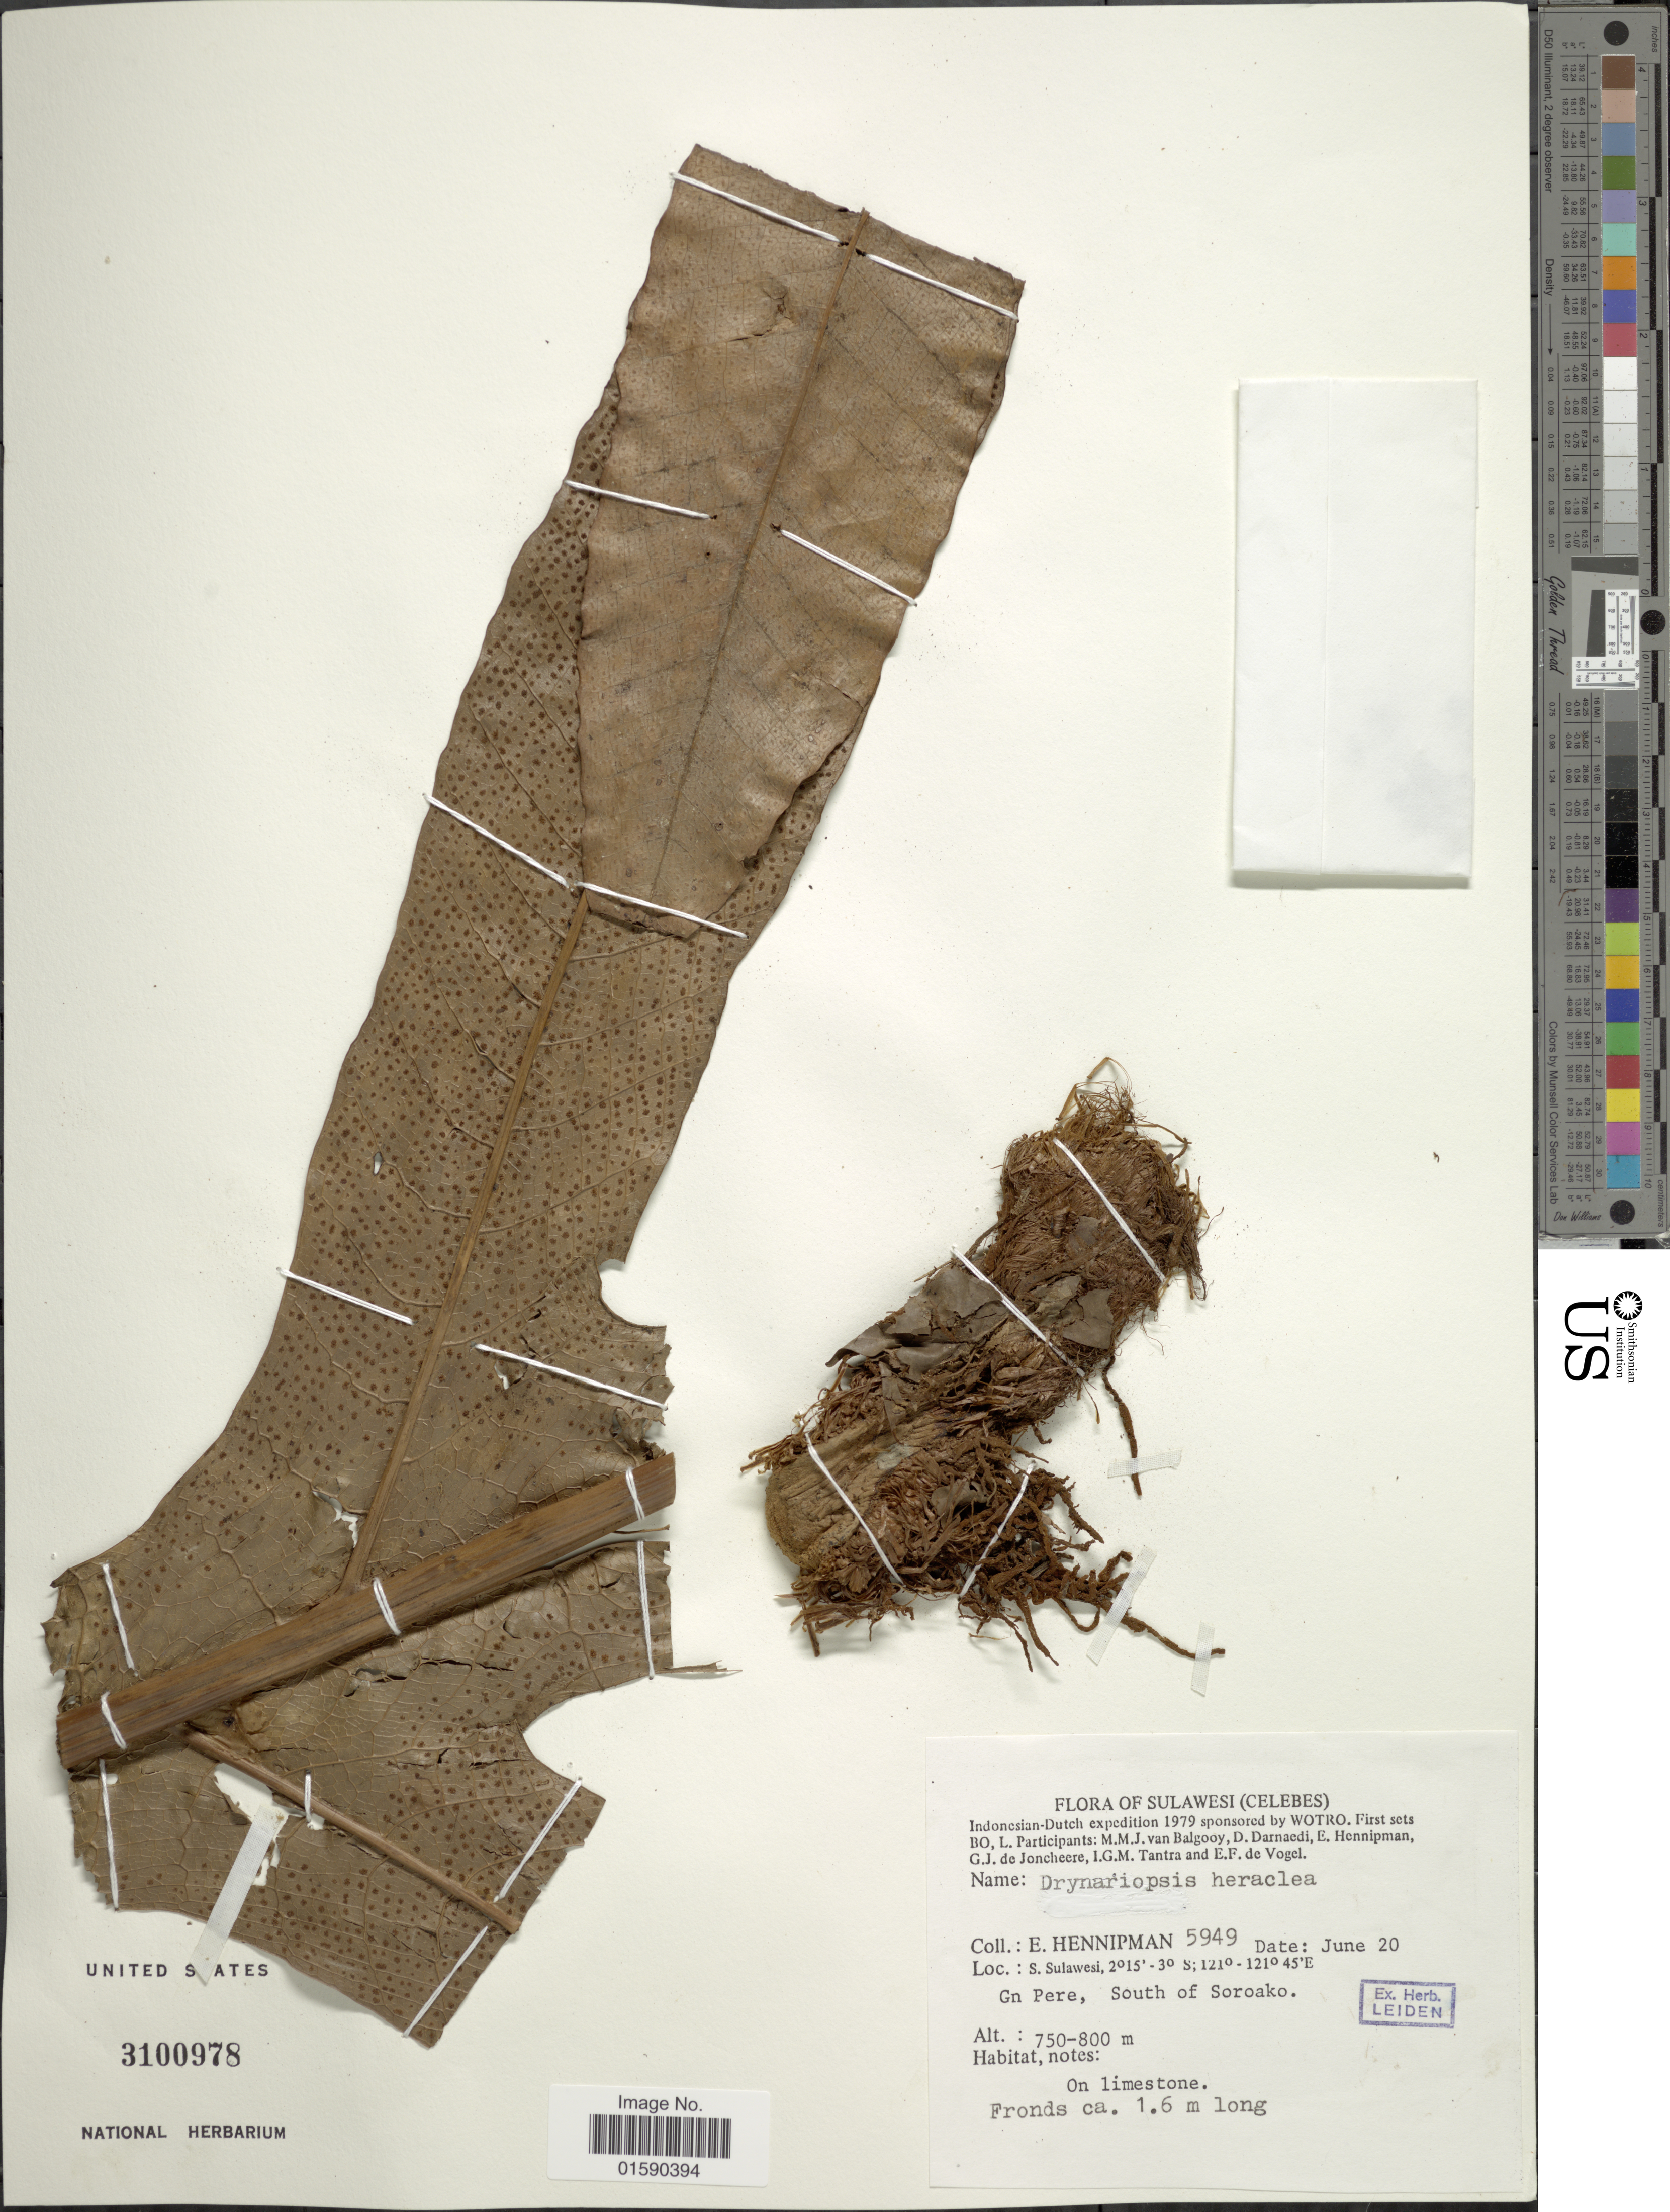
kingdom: Plantae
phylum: Tracheophyta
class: Polypodiopsida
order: Polypodiales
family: Polypodiaceae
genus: Aglaomorpha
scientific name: Aglaomorpha heraclea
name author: (Kunze) Copel.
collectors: E. Hennipman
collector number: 5949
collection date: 1979-06-20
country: Indonesia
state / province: Sulawesi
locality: Sulawesi (Celebes), S. Sulawesi, Gn Pere, South of Soroako.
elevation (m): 750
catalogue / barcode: US 3100978